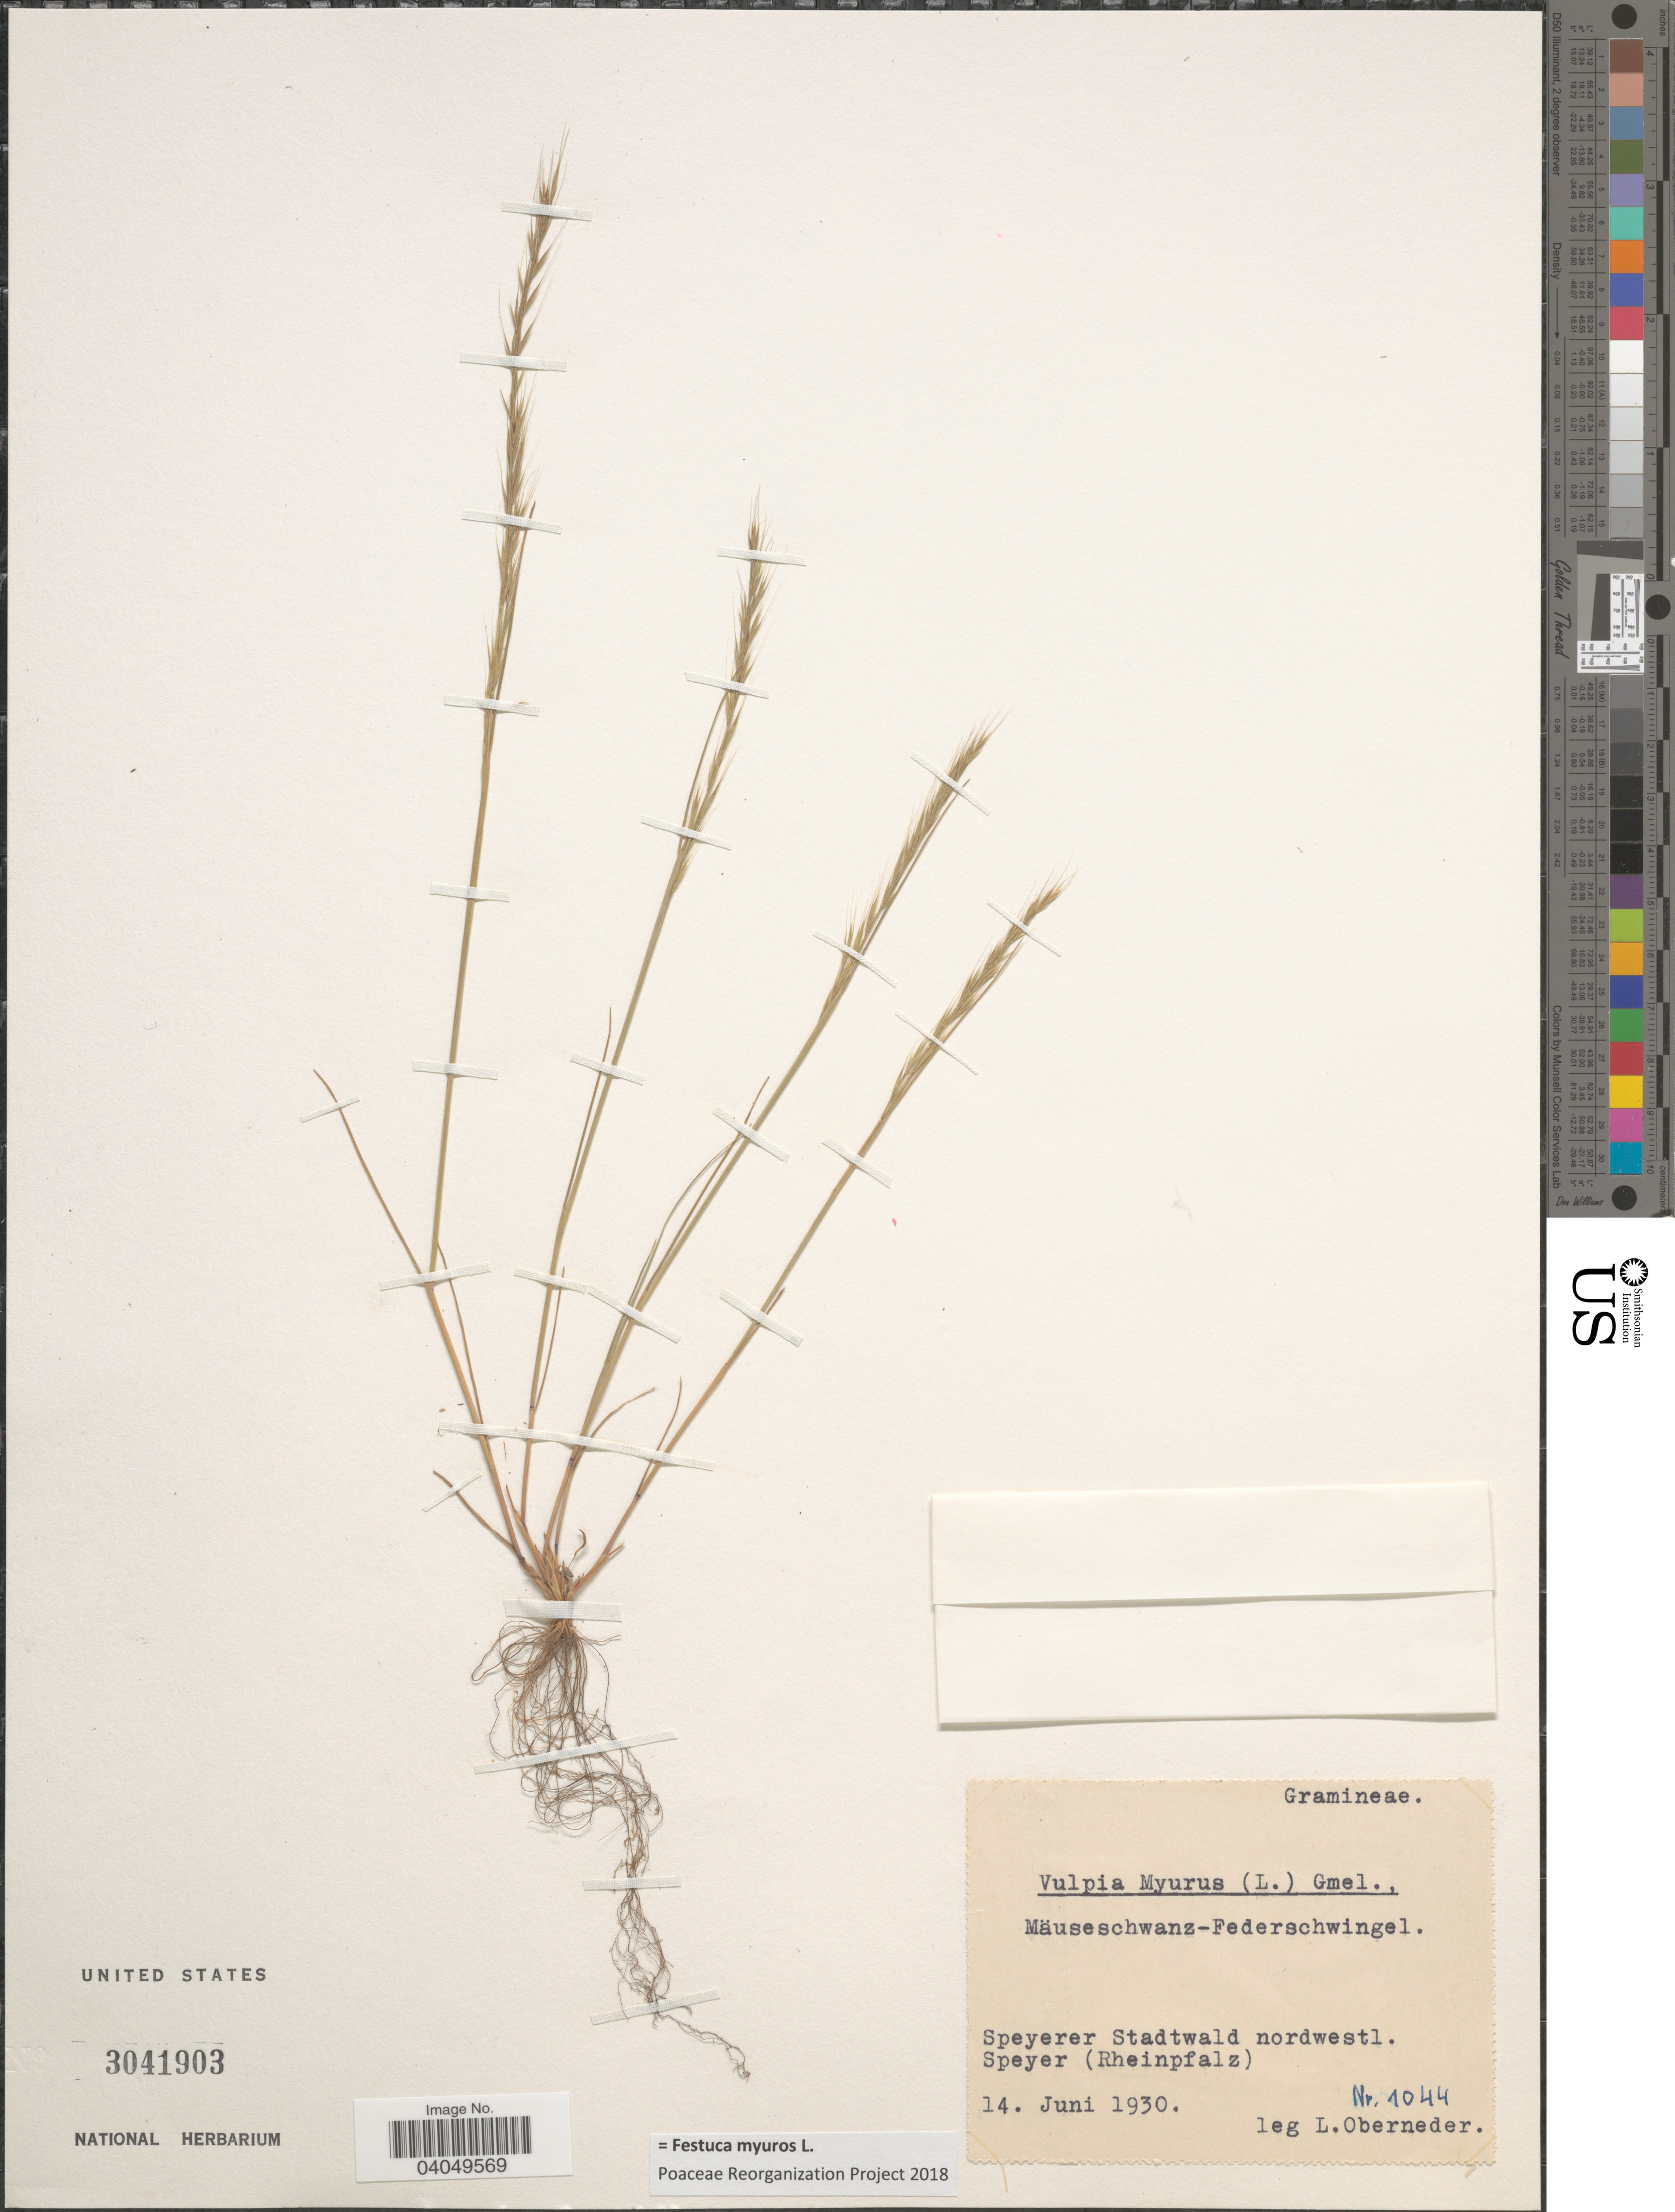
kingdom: Plantae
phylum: Tracheophyta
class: Liliopsida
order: Poales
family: Poaceae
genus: Festuca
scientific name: Festuca myuros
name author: L.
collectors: L. Oberneder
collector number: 1044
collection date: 1930-06-14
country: Germany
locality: Speyerer Stadtwald nordwestl. Speyer (Rheinpfalz).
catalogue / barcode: US 3041903